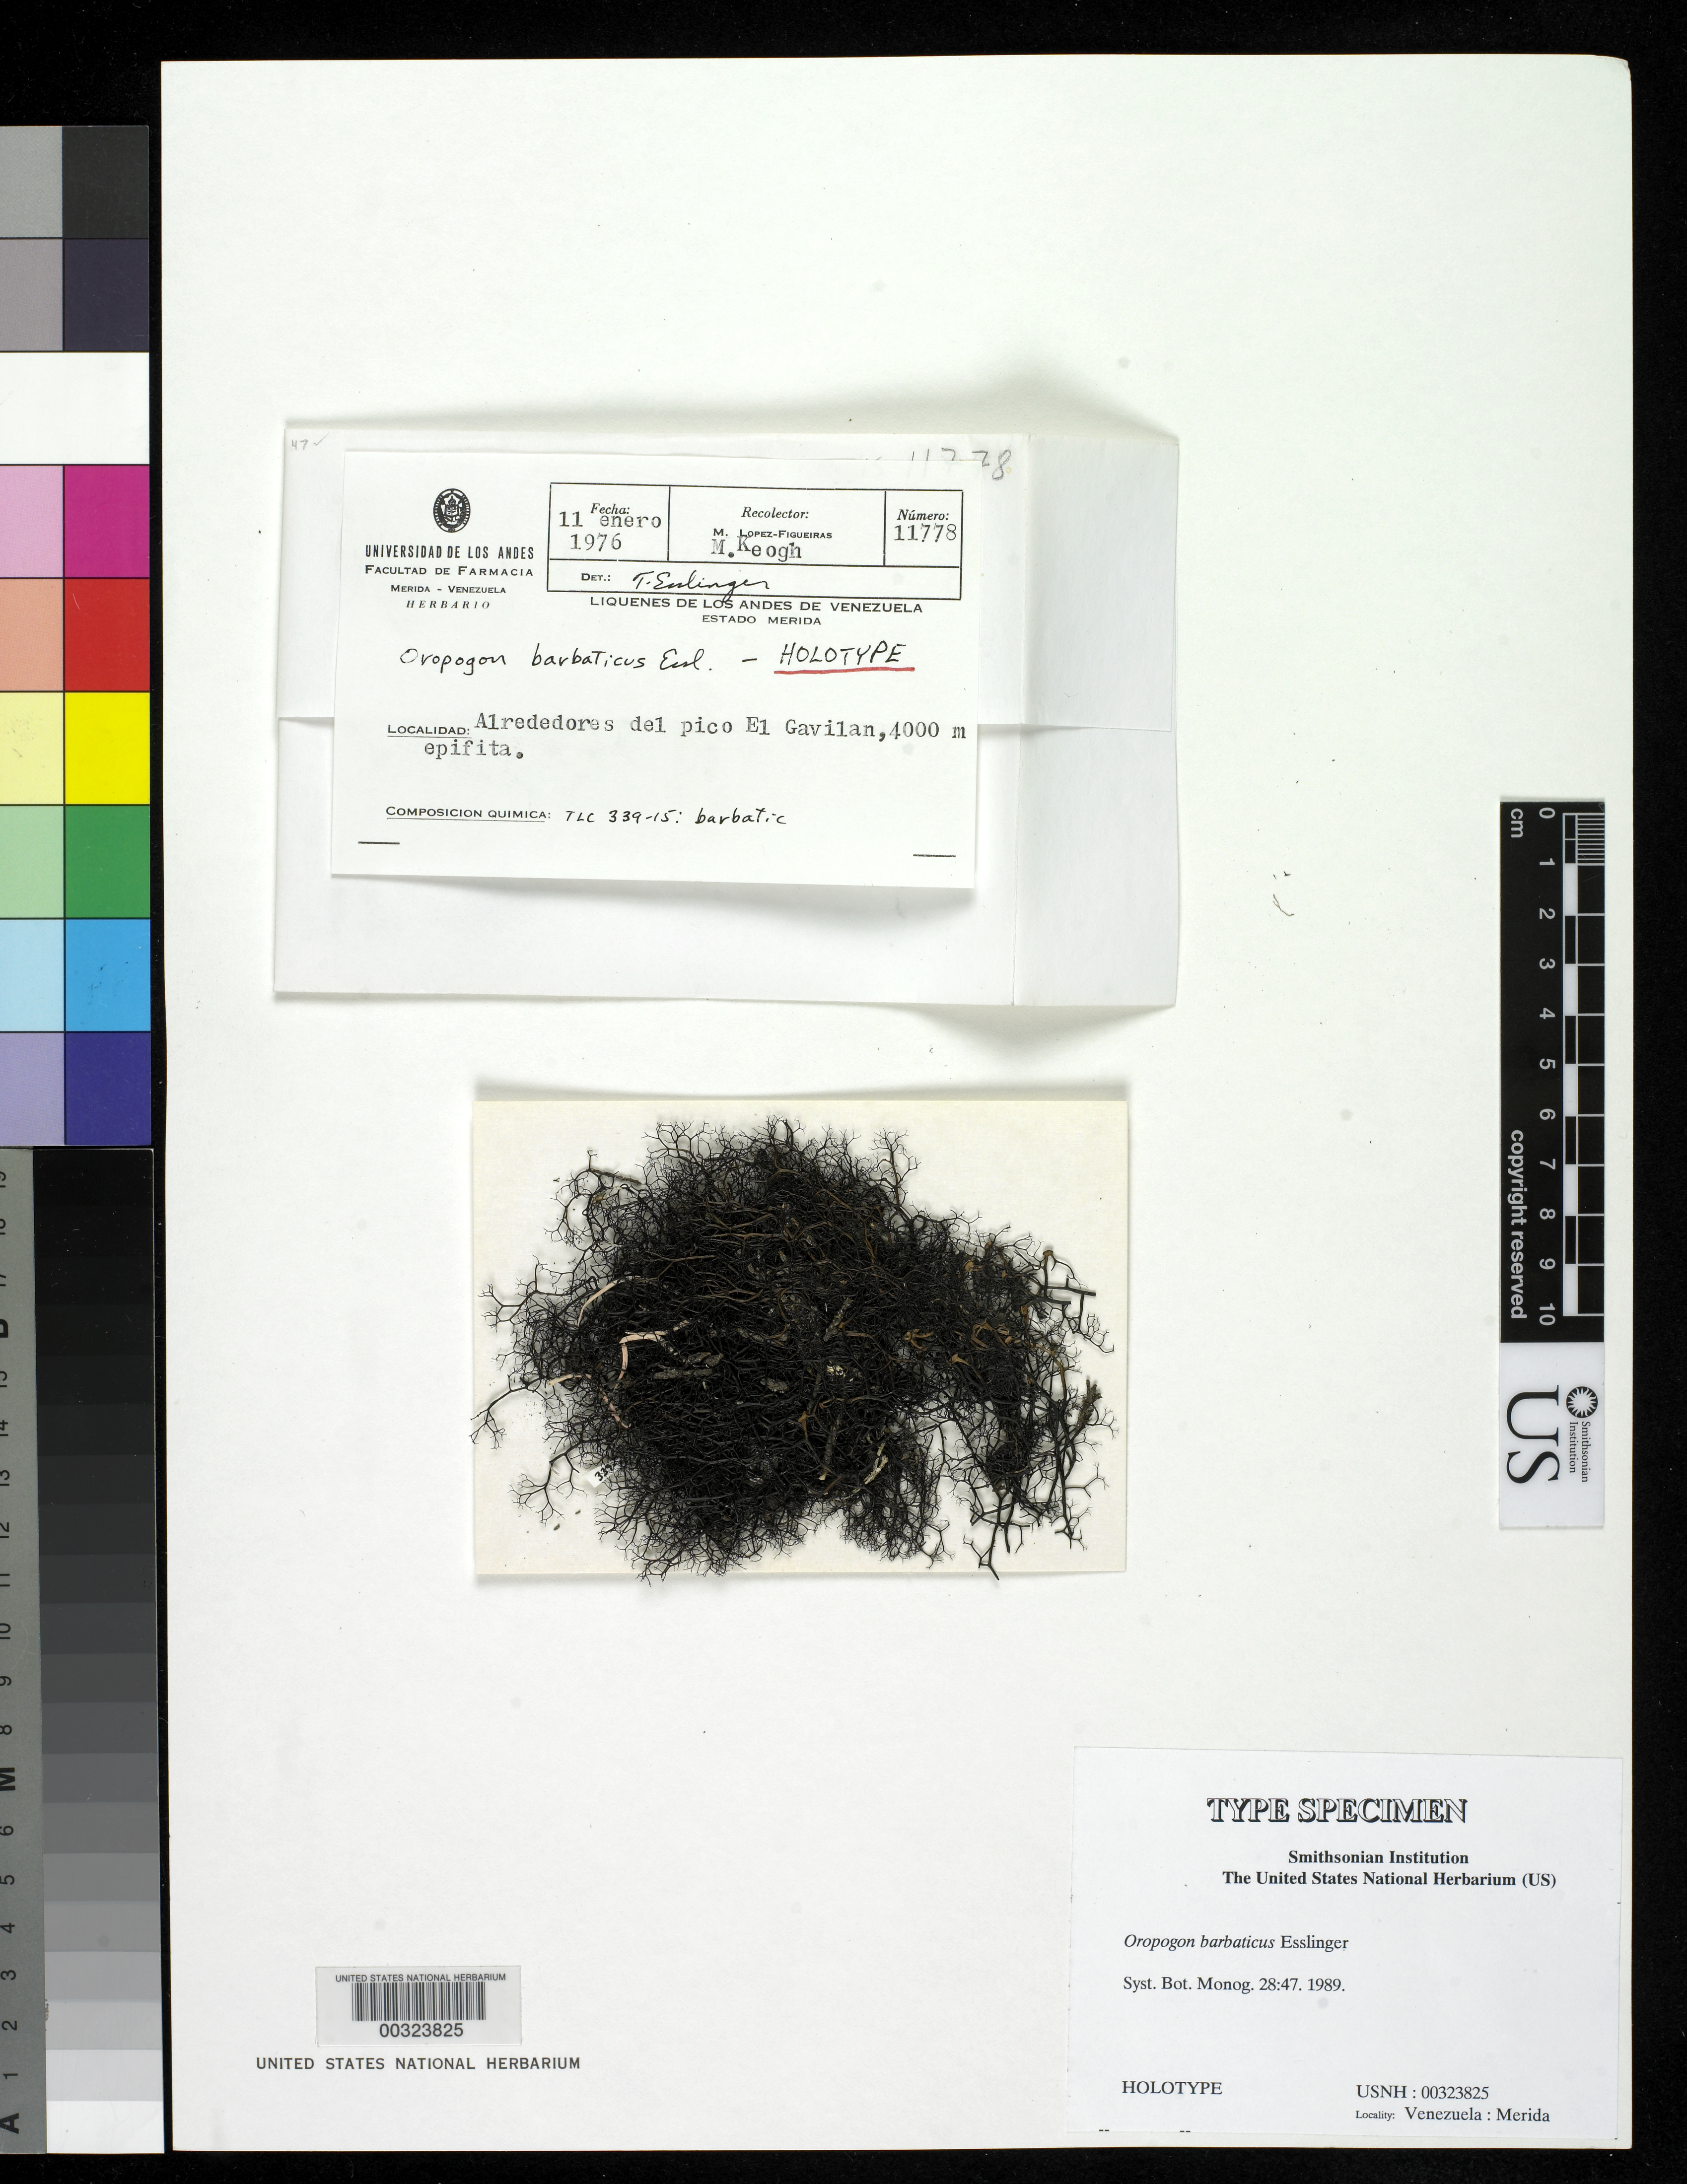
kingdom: Fungi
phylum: Ascomycota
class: Lecanoromycetes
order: Lecanorales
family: Parmeliaceae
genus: Oropogon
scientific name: Oropogon barbaticus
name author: Essl.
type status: Holotype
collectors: M. López Figueiras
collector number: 11778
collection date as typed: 11 Jan 1976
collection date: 1976-01-11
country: Venezuela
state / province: Mérida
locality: Outskirts of Pico El Gavilan.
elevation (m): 4000